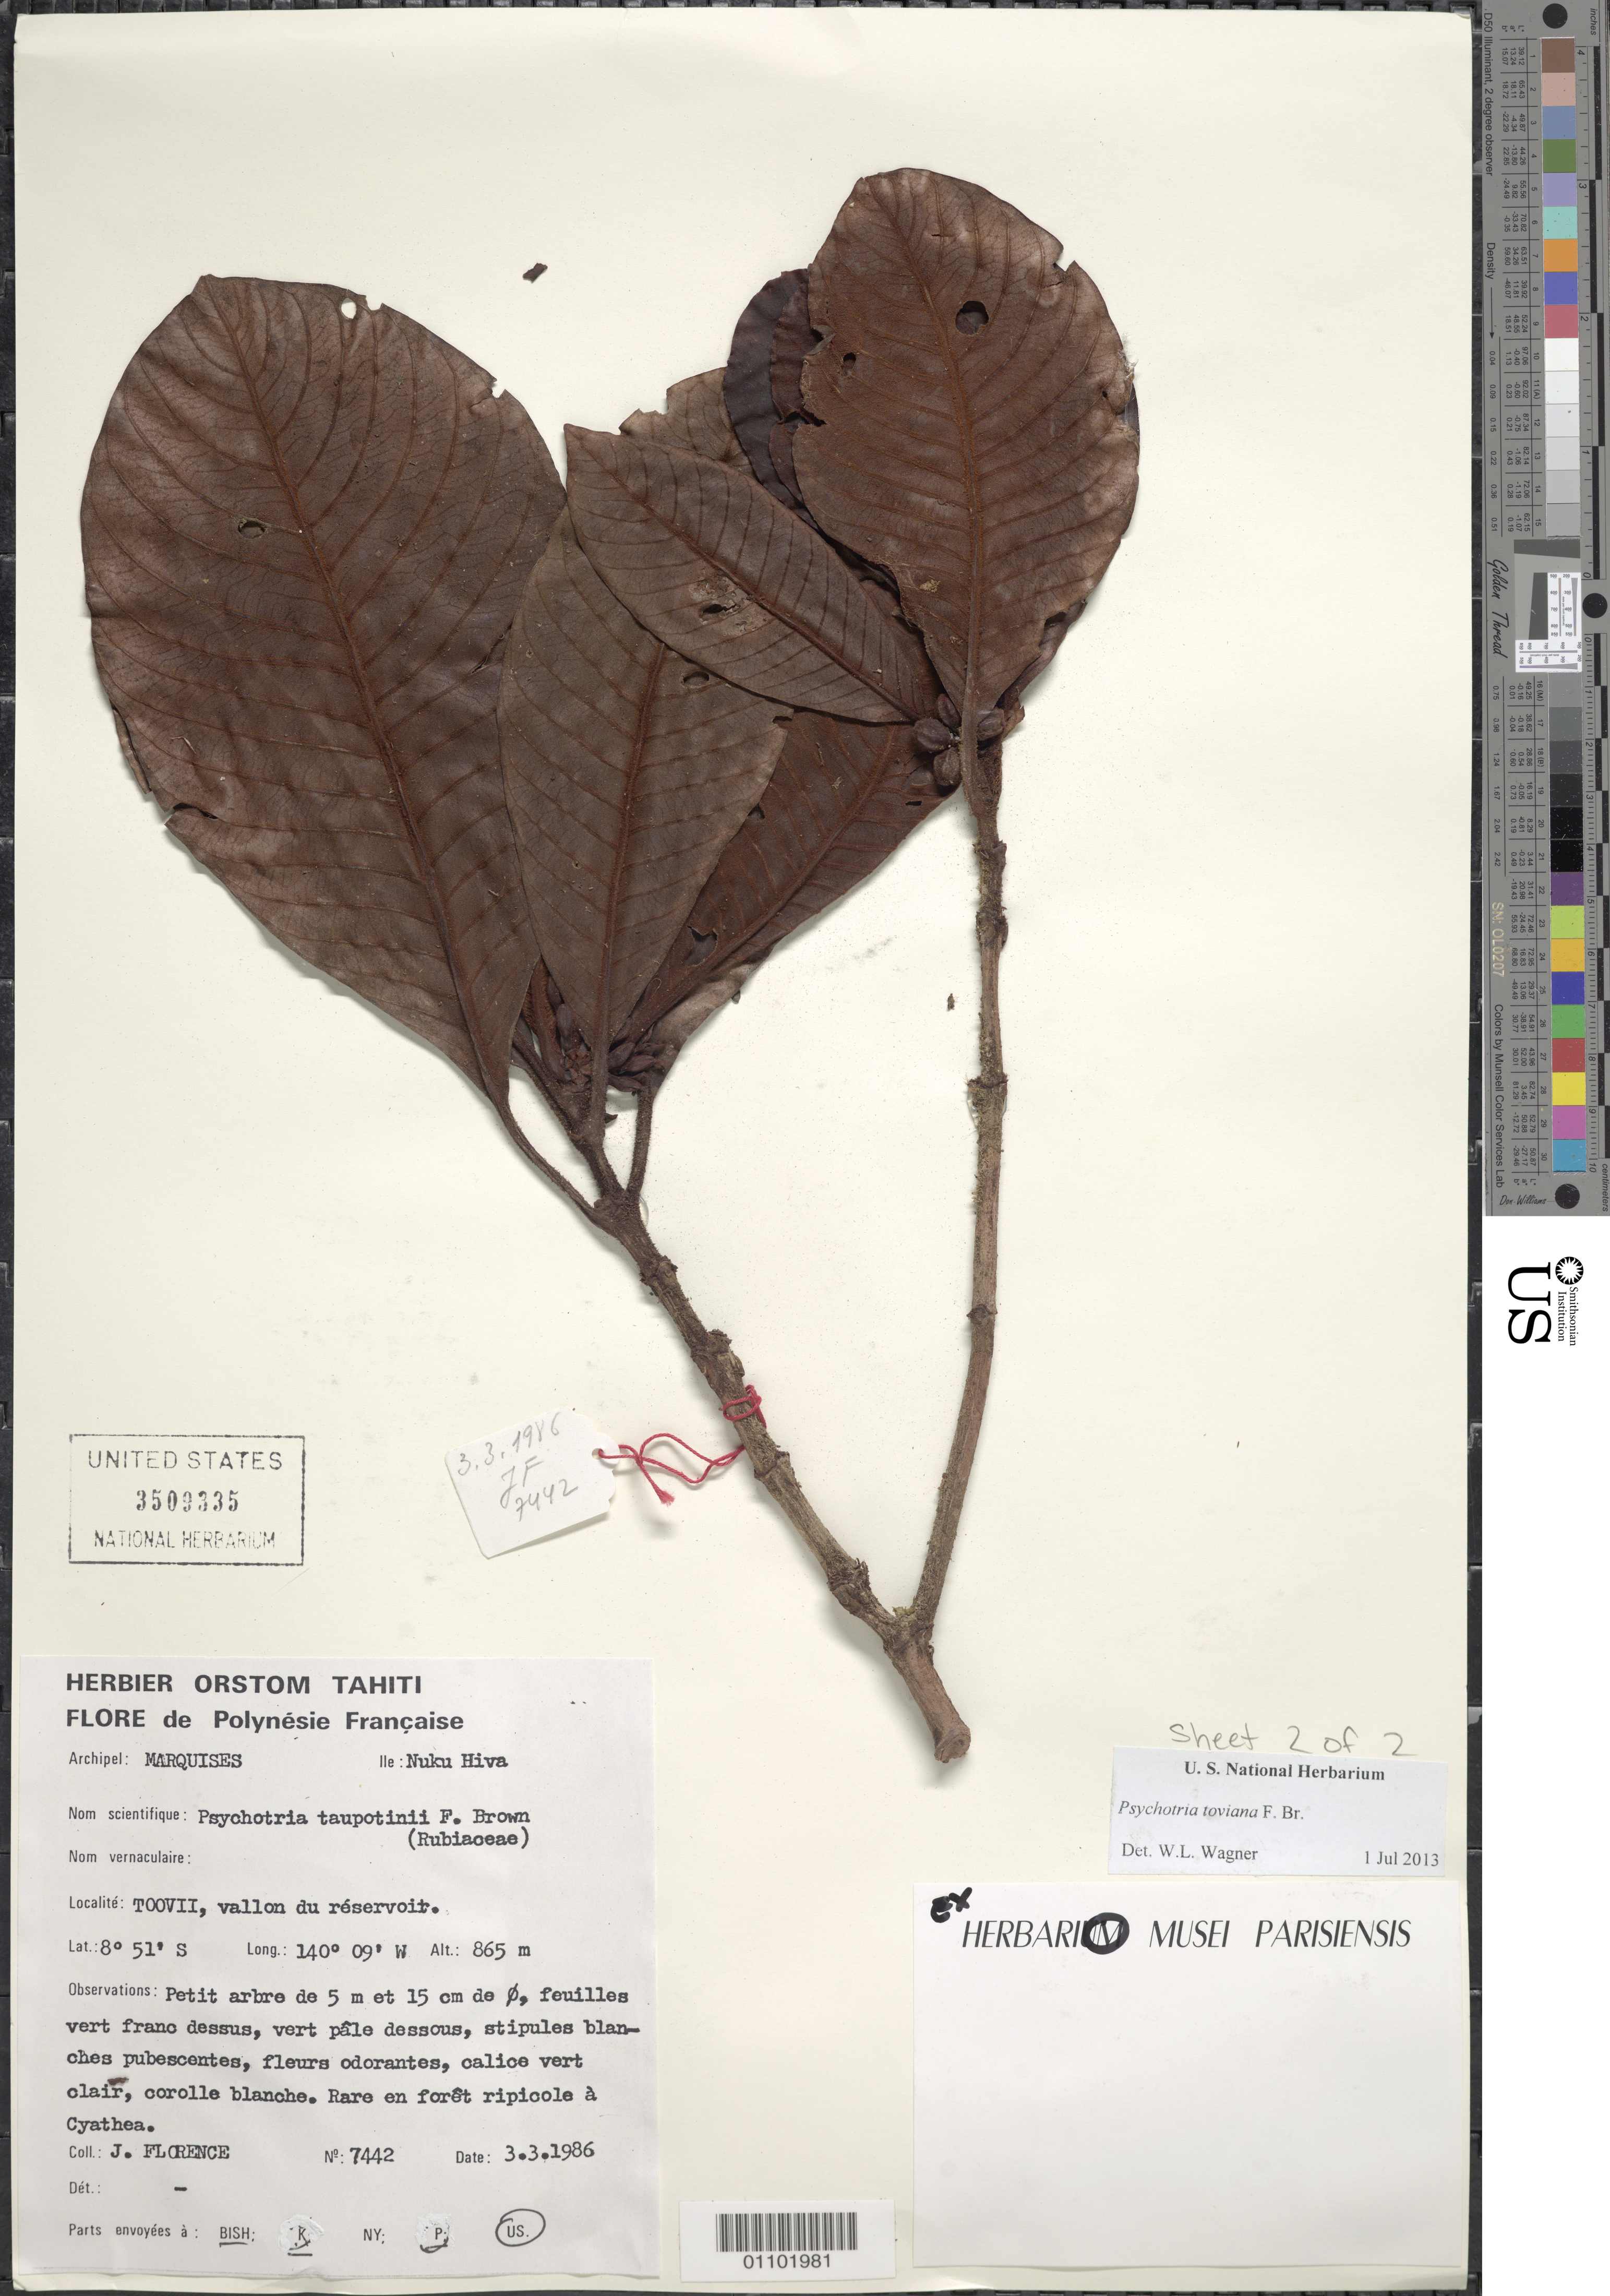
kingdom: Plantae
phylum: Tracheophyta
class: Magnoliopsida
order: Gentianales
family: Rubiaceae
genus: Psychotria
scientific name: Psychotria toviana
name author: F. Br.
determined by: Florence, J.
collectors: J. Florence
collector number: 7442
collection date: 1986-03-03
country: French Polynesia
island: Nuku Hiva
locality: Toovii, vallon du réservoir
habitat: Rare en forêt ripicole à Cyathea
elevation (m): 865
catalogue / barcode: US 3509335